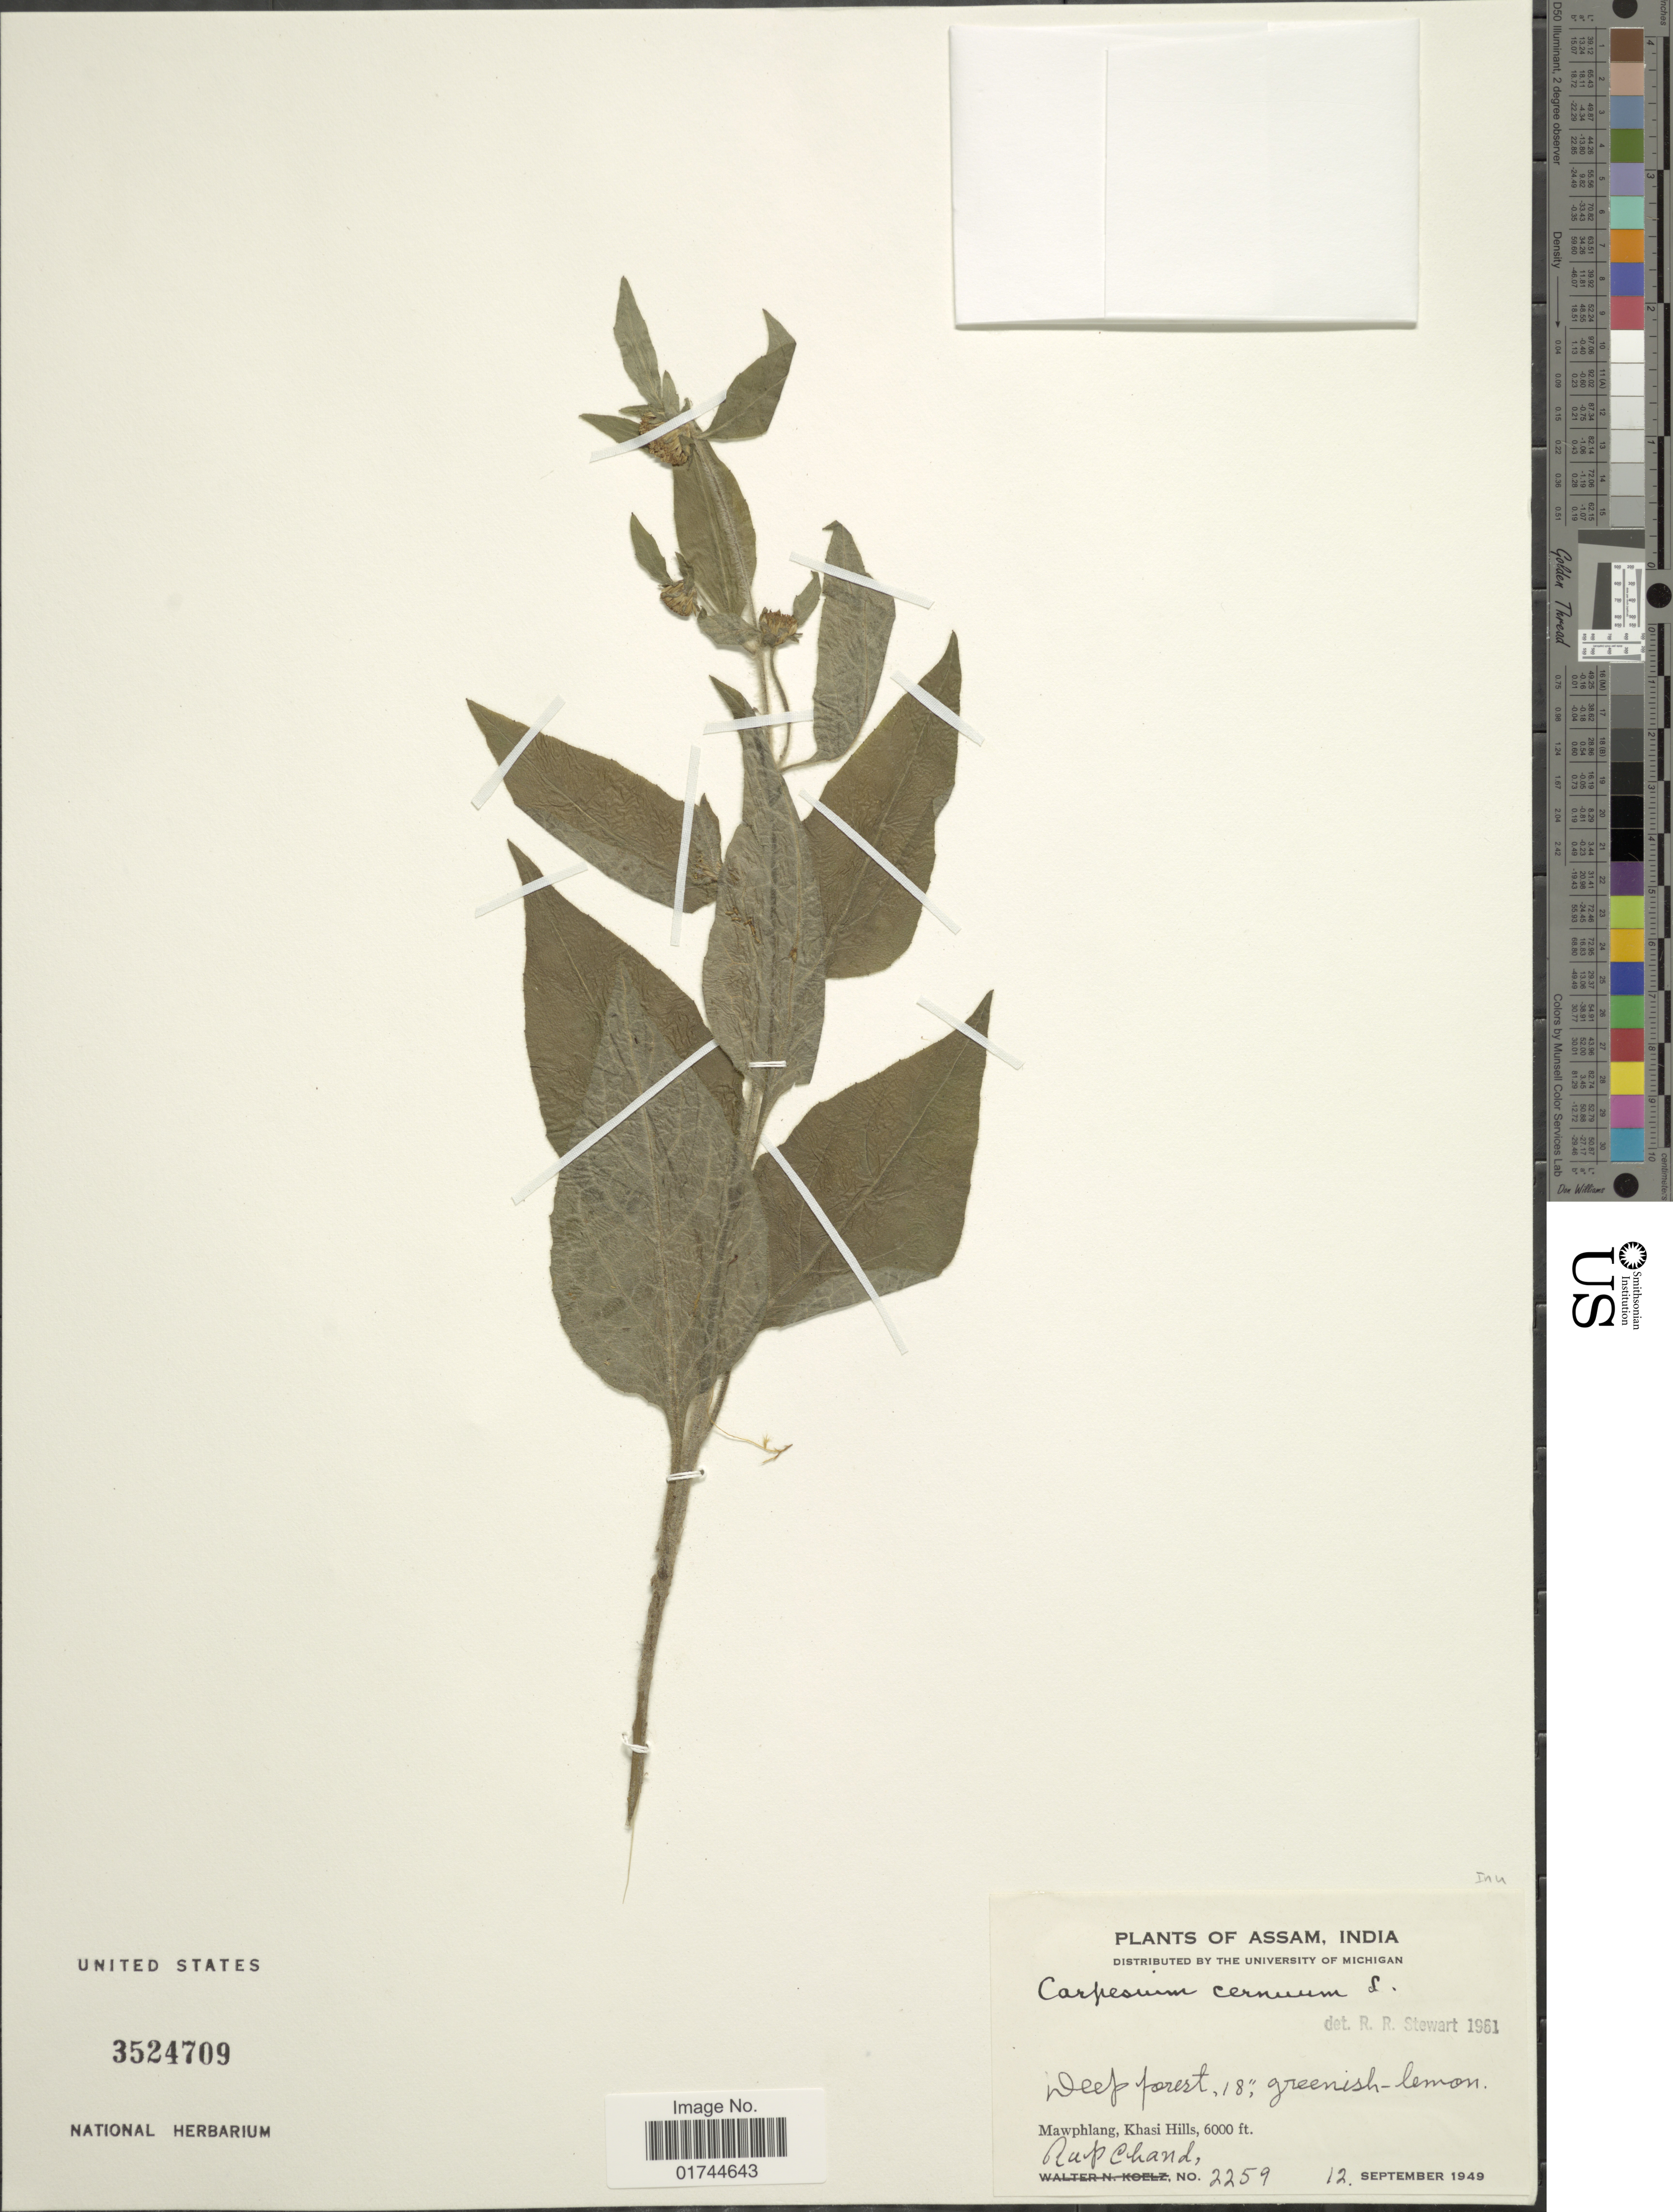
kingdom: Plantae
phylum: Tracheophyta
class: Magnoliopsida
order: Asterales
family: Asteraceae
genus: Carpesium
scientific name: Carpesium cernum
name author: L.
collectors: R. Chand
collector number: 2259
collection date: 1949-09-12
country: India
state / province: Meghalaya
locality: Mawphlang, Khasi Hills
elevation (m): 1829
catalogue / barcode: US 3524709